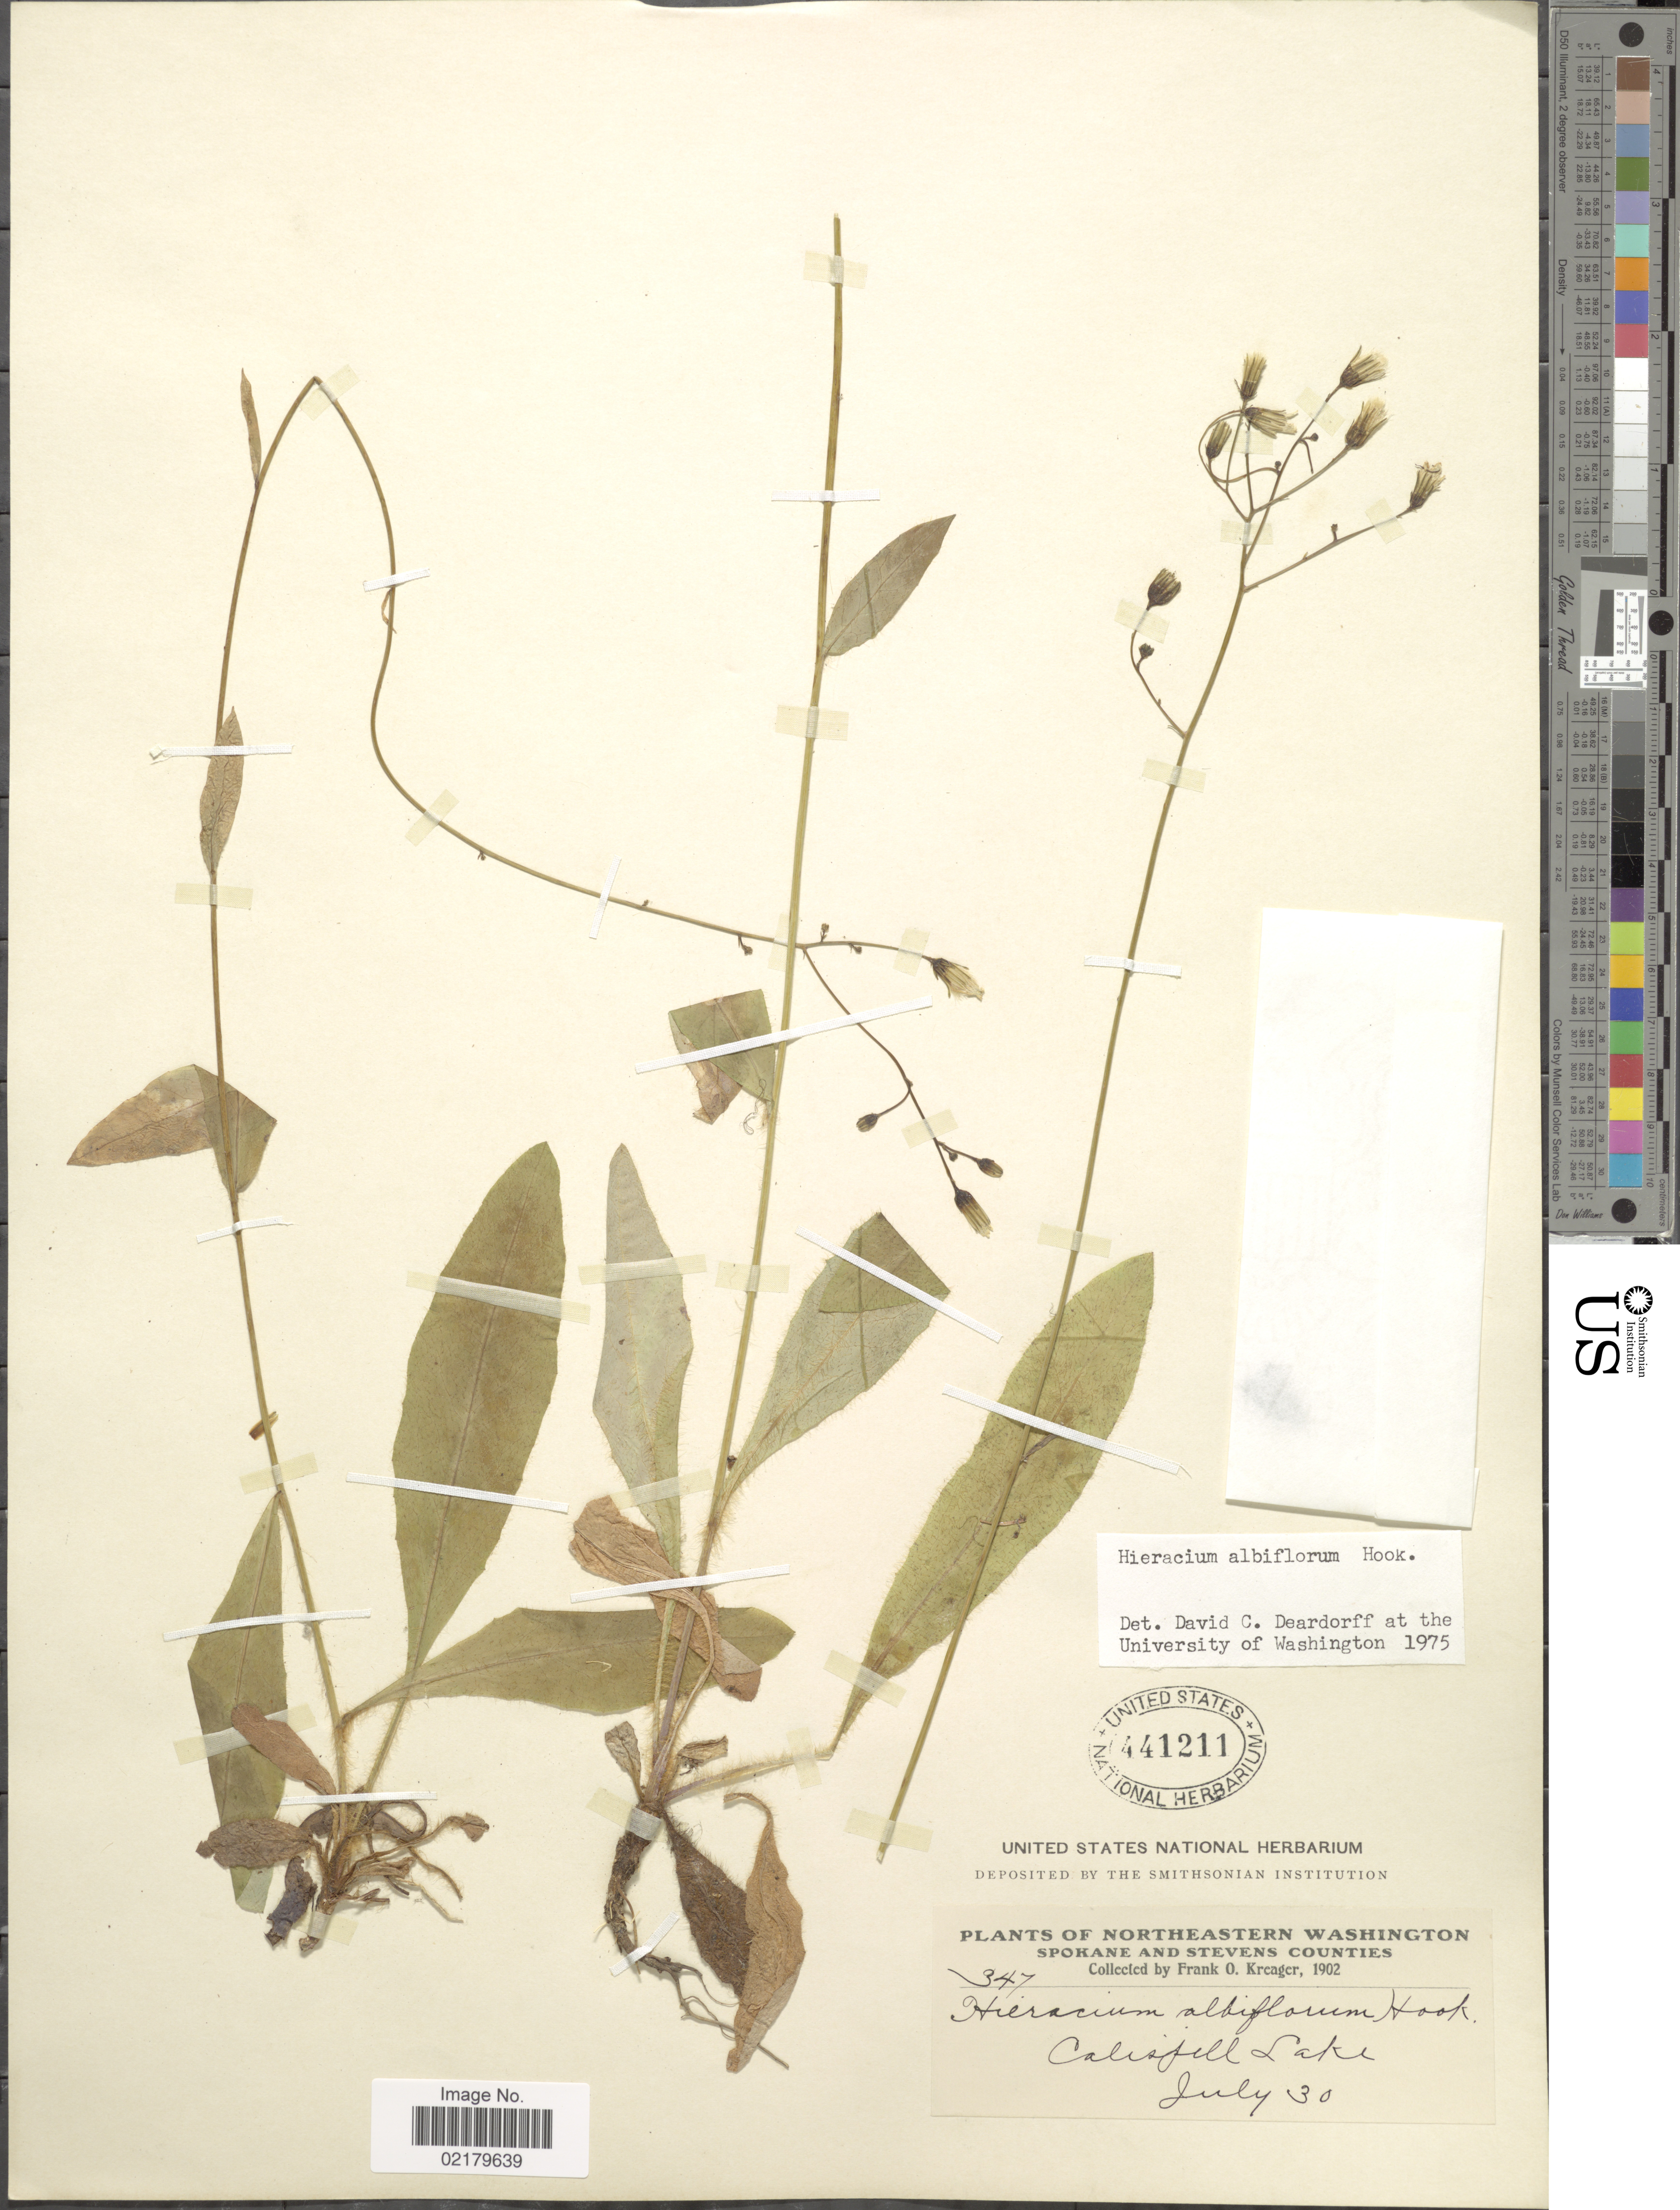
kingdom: Plantae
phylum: Tracheophyta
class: Magnoliopsida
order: Asterales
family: Asteraceae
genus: Hieracium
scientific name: Hieracium albiflorum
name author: Hook.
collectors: F. Kreager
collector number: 347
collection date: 1902-07-30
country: United States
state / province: Washington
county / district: Spokane / Stevens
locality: Northeastern Washington spokane and Stevens Counties, Calisfell Lake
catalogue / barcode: US 441211